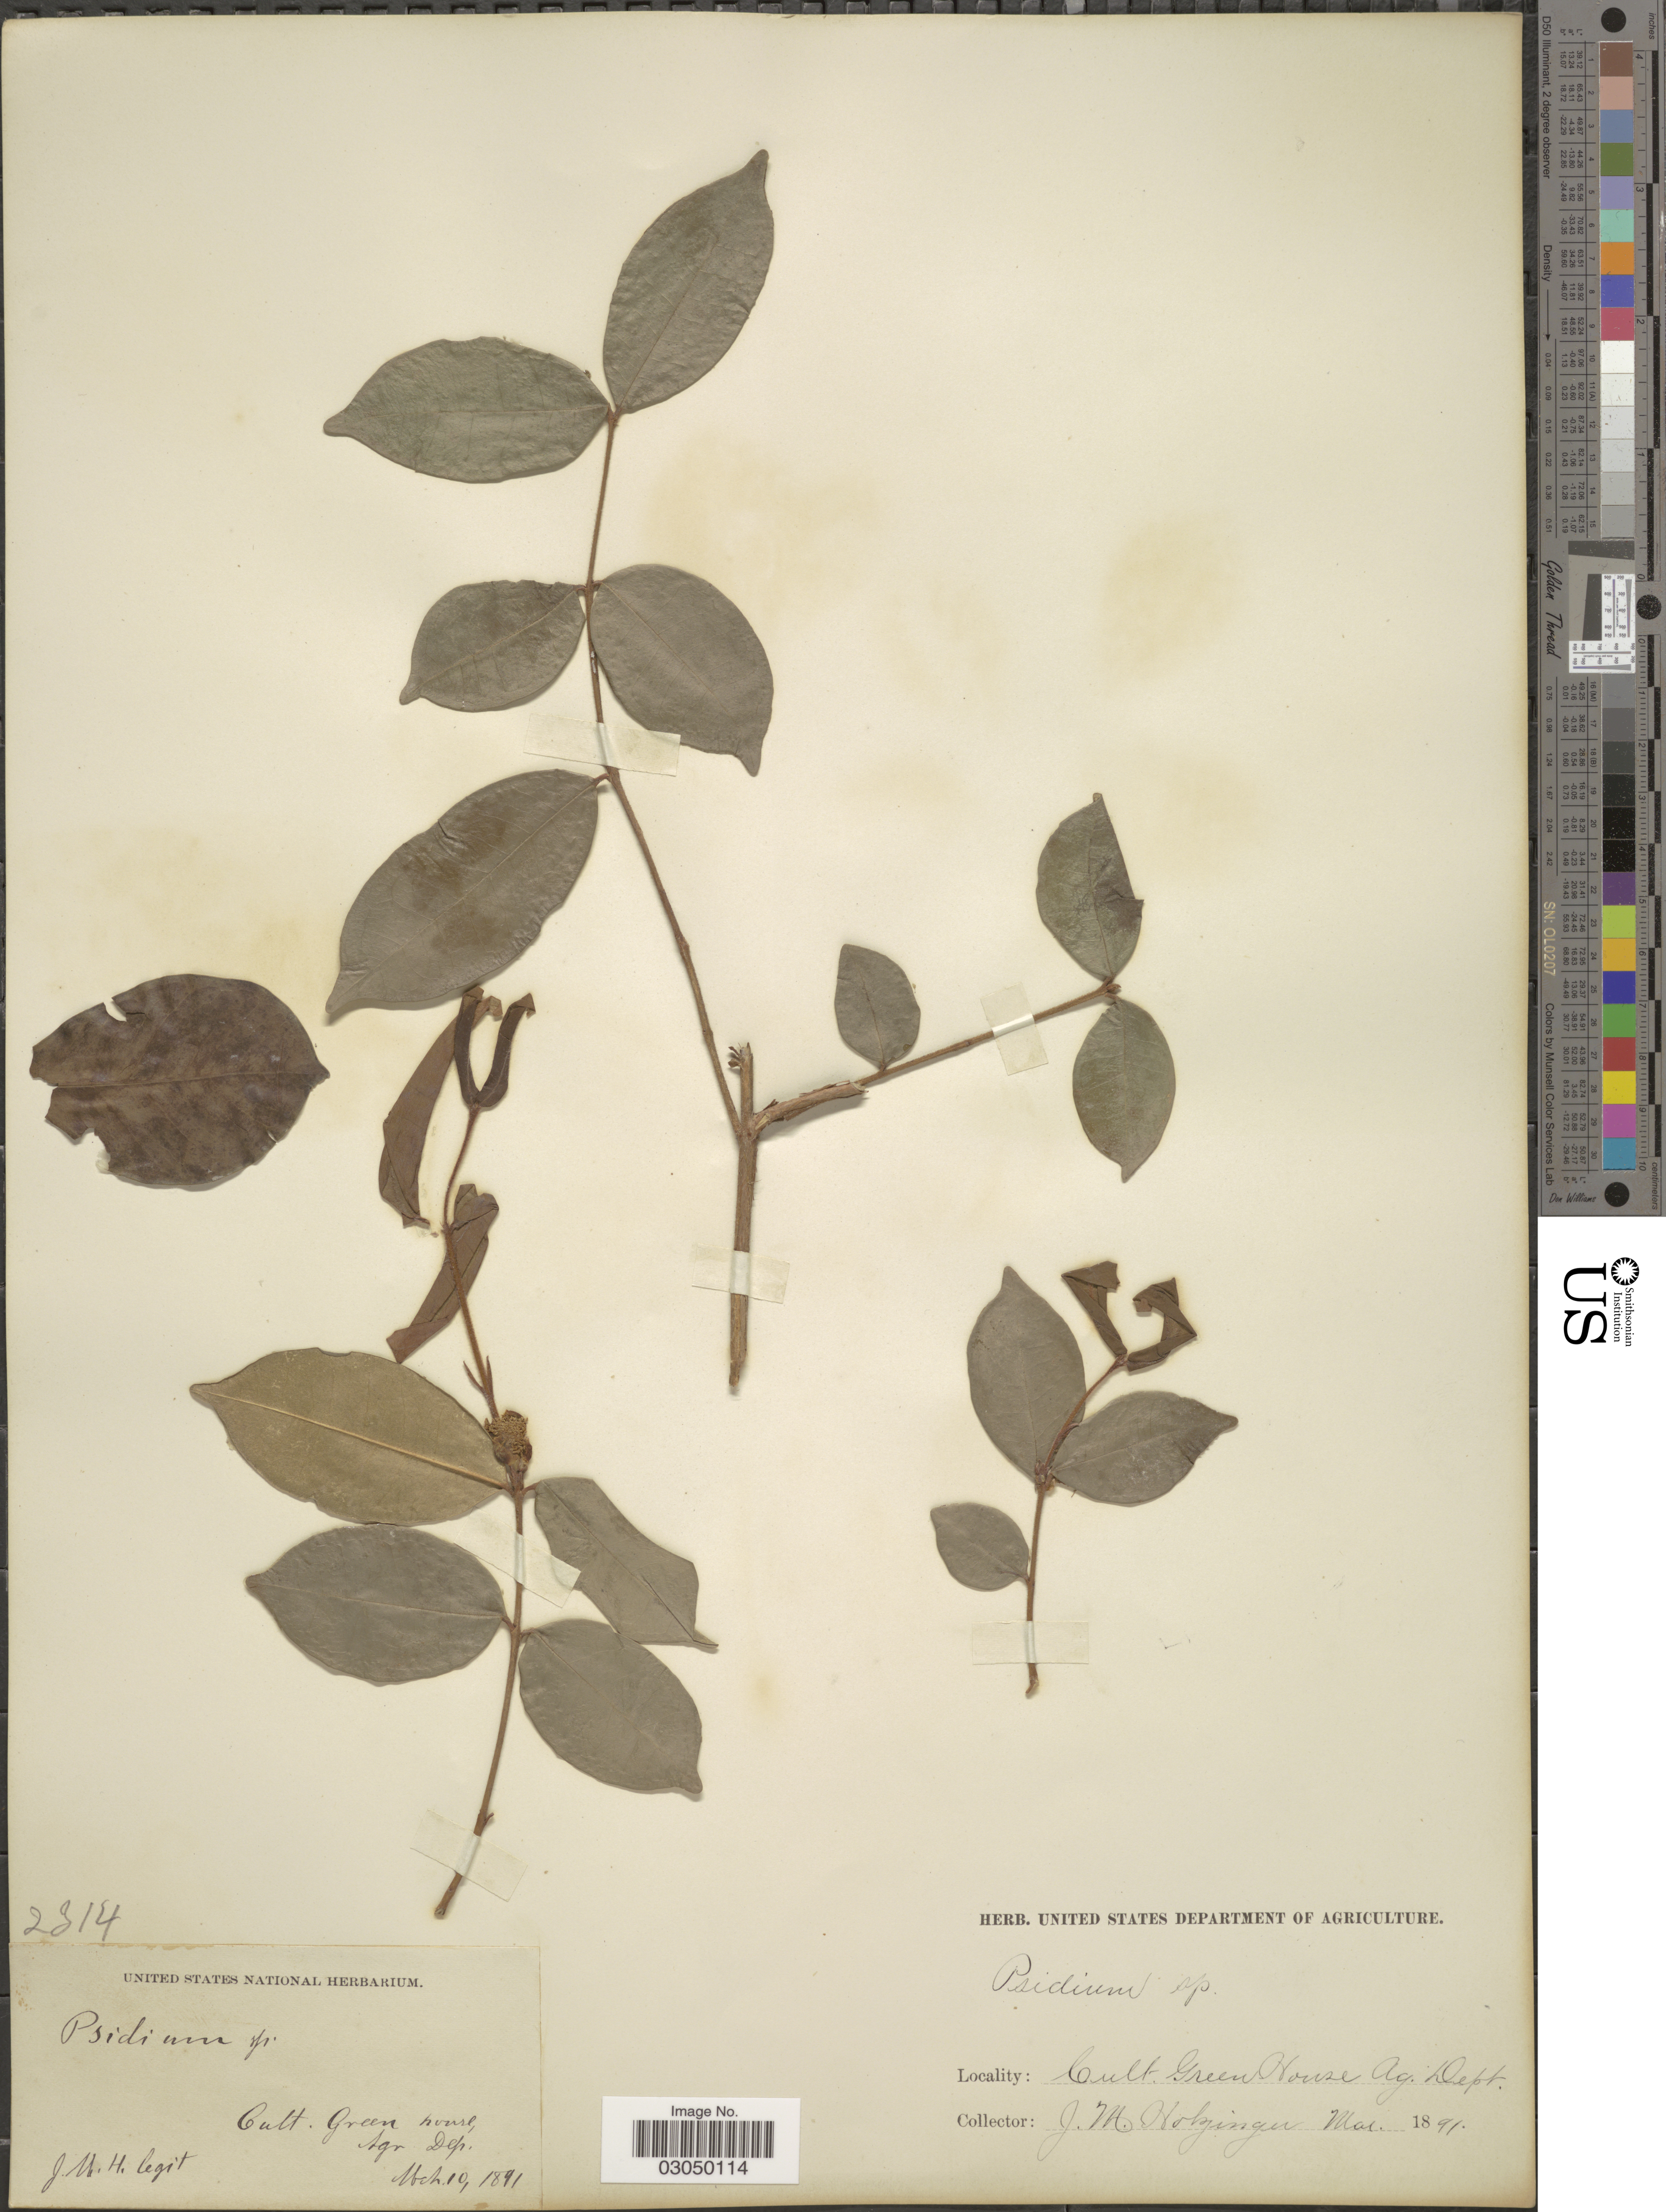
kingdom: Plantae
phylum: Tracheophyta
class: Magnoliopsida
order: Myrtales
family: Myrtaceae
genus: Psidium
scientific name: Psidium cattleyanum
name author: Sabine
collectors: J. M. Holzinger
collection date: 1891-03-10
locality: Green house Agr. Dept.